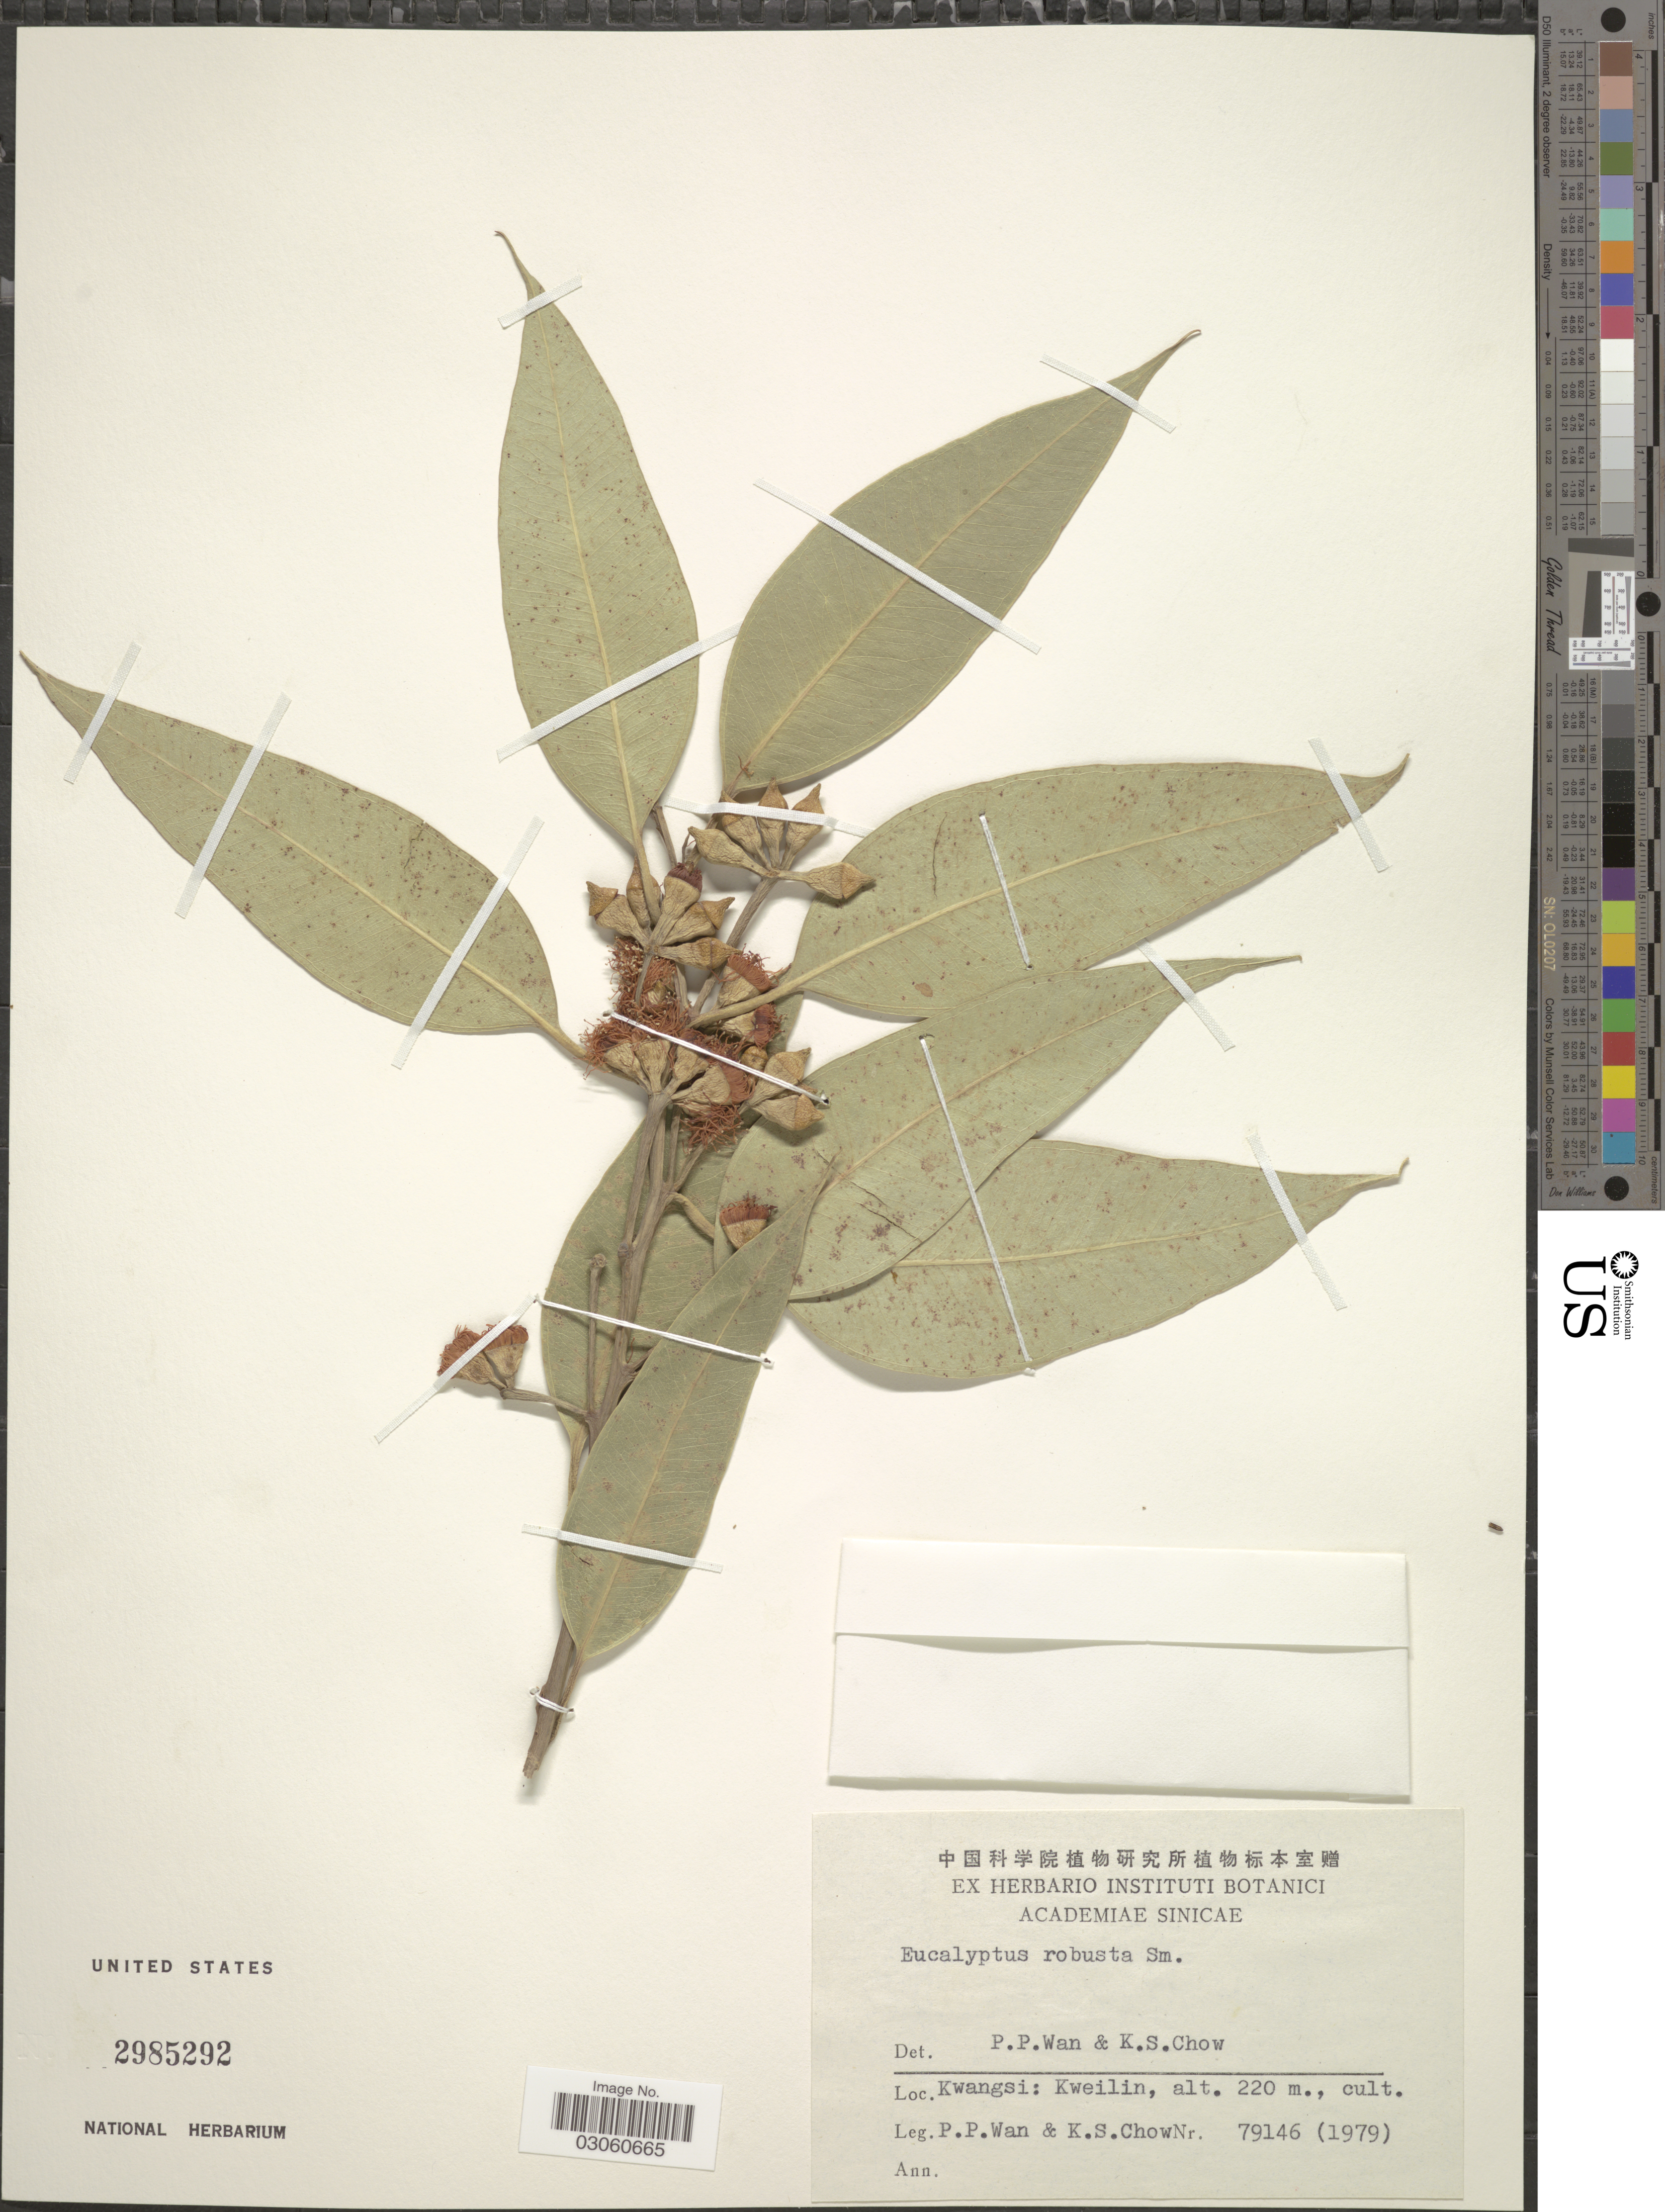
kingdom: Plantae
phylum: Tracheophyta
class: Magnoliopsida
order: Myrtales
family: Myrtaceae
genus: Eucalyptus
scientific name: Eucalyptus robusta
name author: Sm.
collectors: P. Wan & K. S. Chow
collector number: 79146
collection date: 1979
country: China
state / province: Guangxi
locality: Kwangsi: Kweilin.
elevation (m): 220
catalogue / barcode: US 2985292